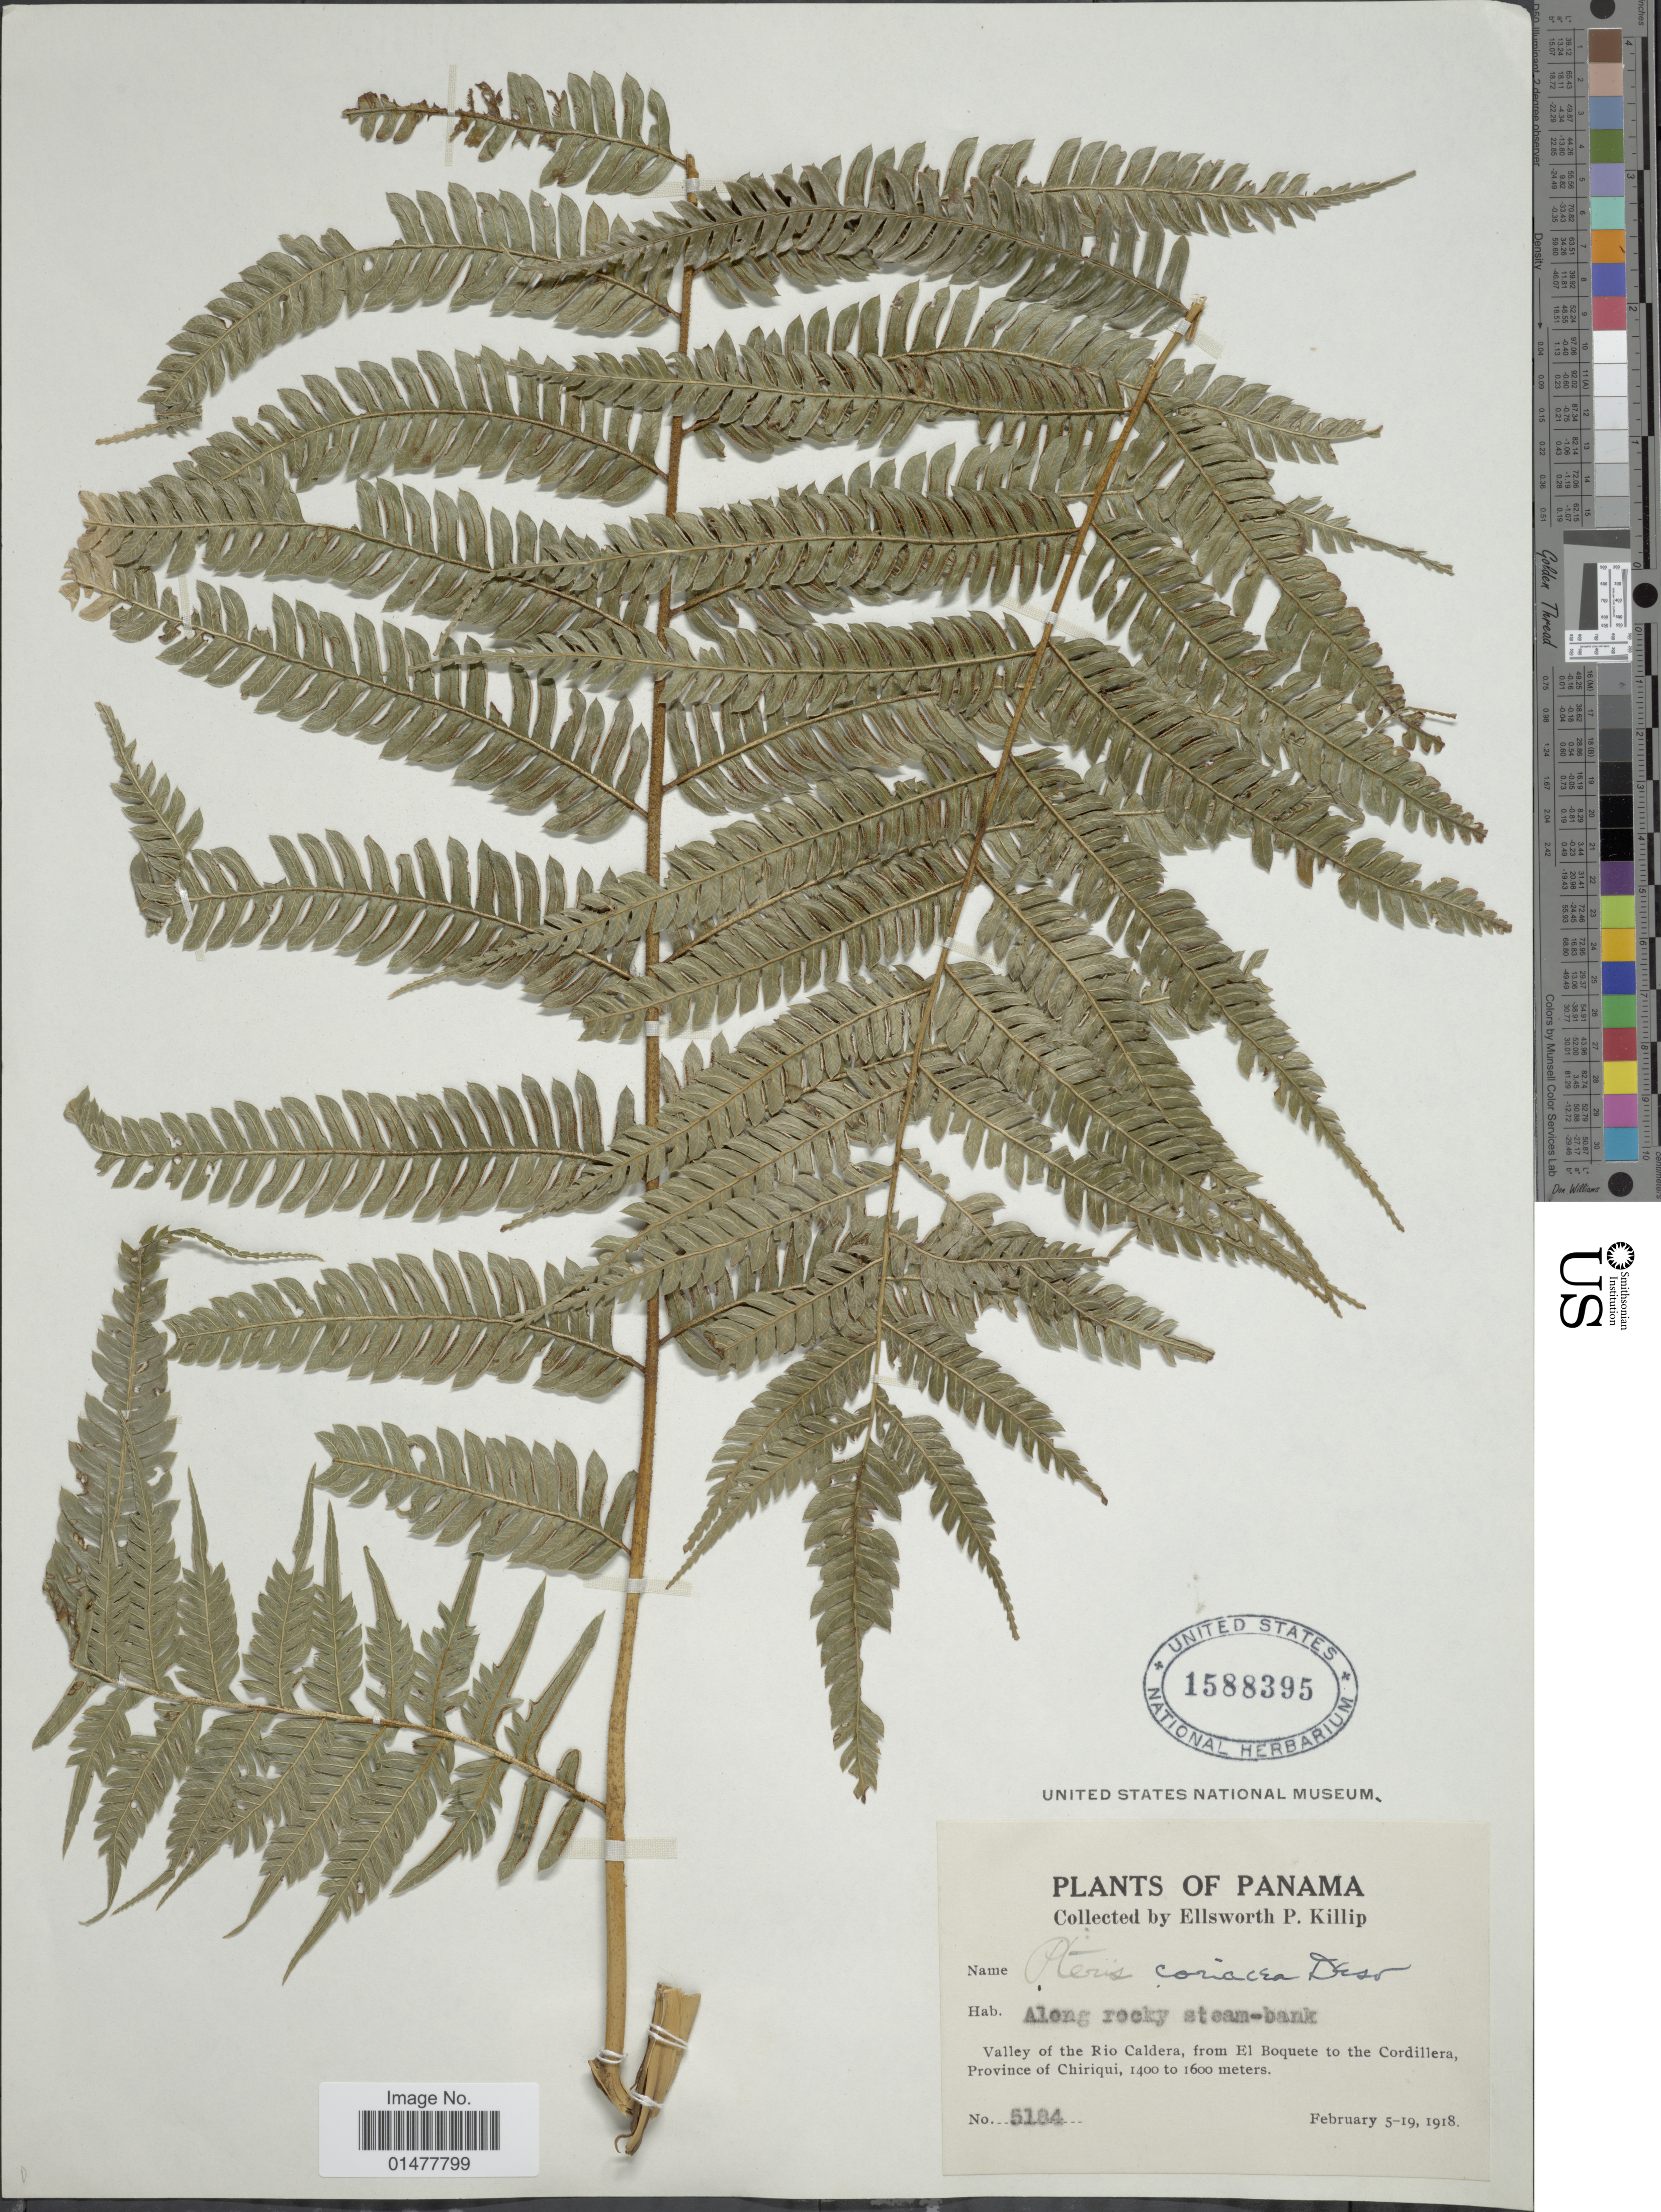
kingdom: Plantae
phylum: Tracheophyta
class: Polypodiopsida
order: Polypodiales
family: Pteridaceae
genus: Pteris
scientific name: Pteris muricata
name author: Rosenst.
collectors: E. P. Killip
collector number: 5184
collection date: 1918-02-05/1918-02-19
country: Panama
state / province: Chiriqui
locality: Valley of the Rio Caldera, from El Boquete to the Cordillera.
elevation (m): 1400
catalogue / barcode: US 1588395